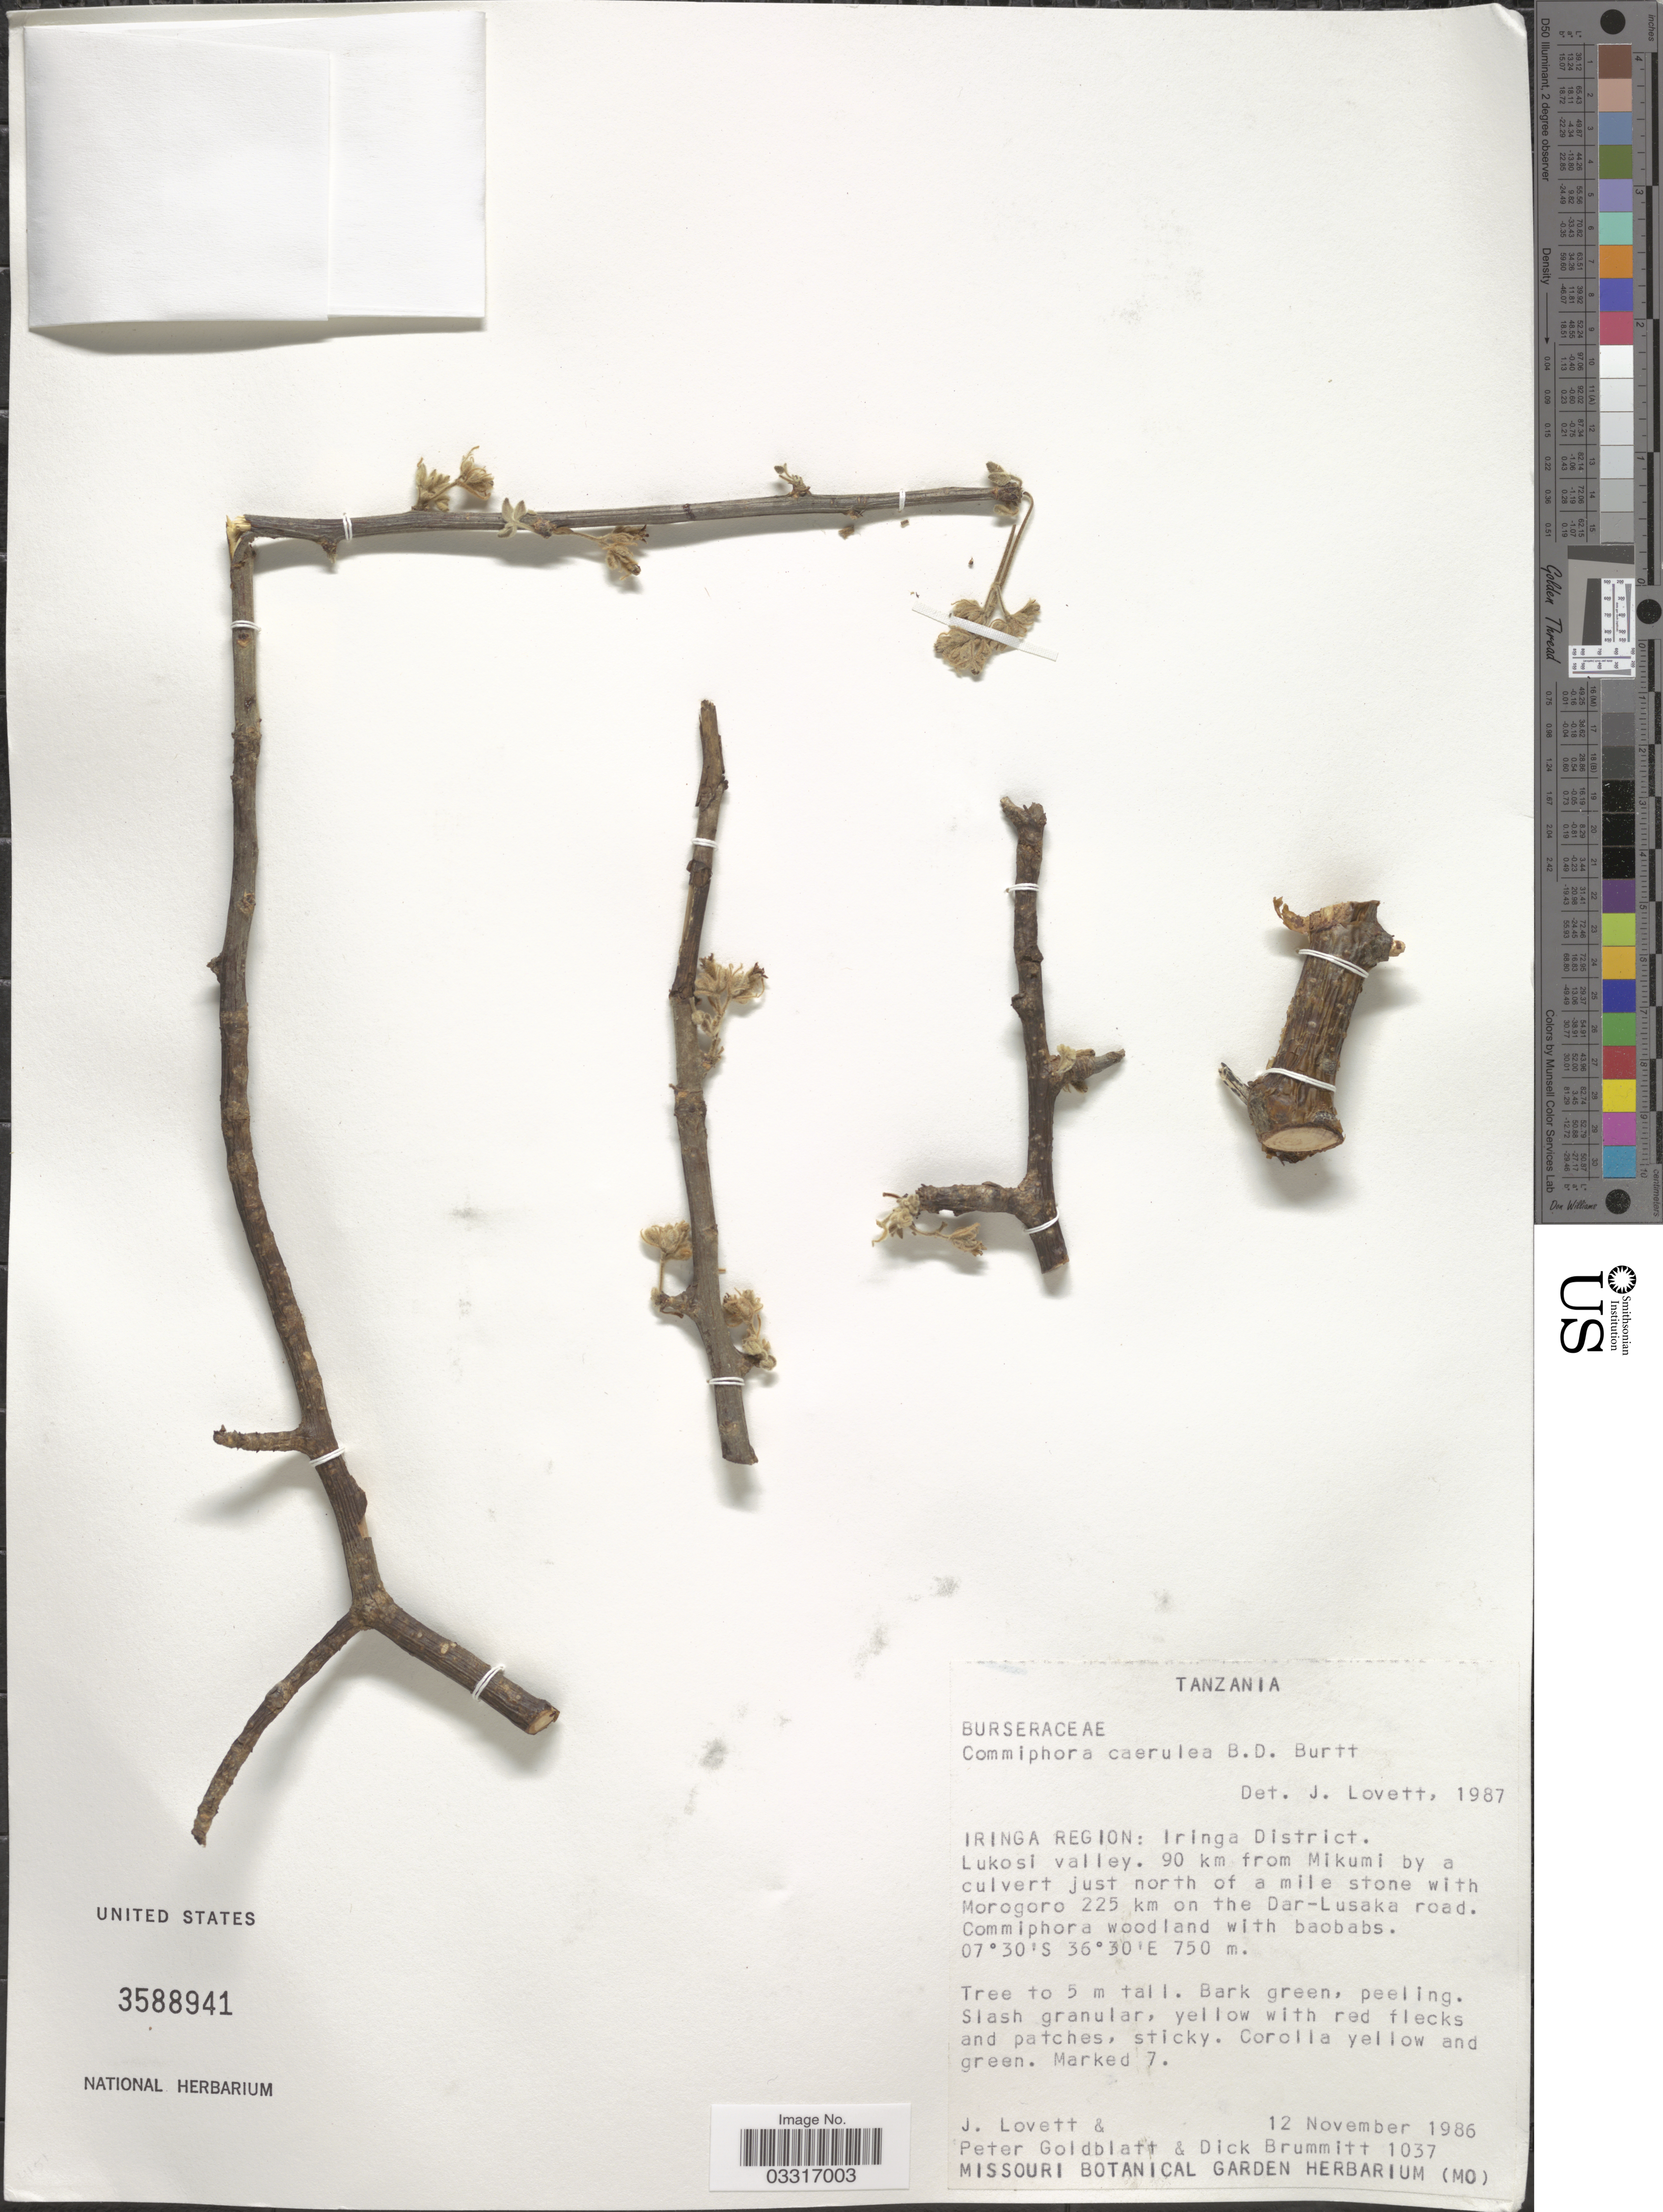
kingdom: Plantae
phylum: Tracheophyta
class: Magnoliopsida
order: Sapindales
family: Burseraceae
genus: Commiphora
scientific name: Commiphora caerulea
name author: Burtt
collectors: J. Lovett, P. Goldblatt & D. Brummitt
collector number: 1037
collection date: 1986-11-12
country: Tanzania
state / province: Iringa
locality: Iringa Region: Iringa District. Lukosi valley. 90 km from Mikumi by a culvert just north of a mile stone with Morogoro 225 km on the Dar-Lusaka road.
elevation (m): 750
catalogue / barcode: US 3588941